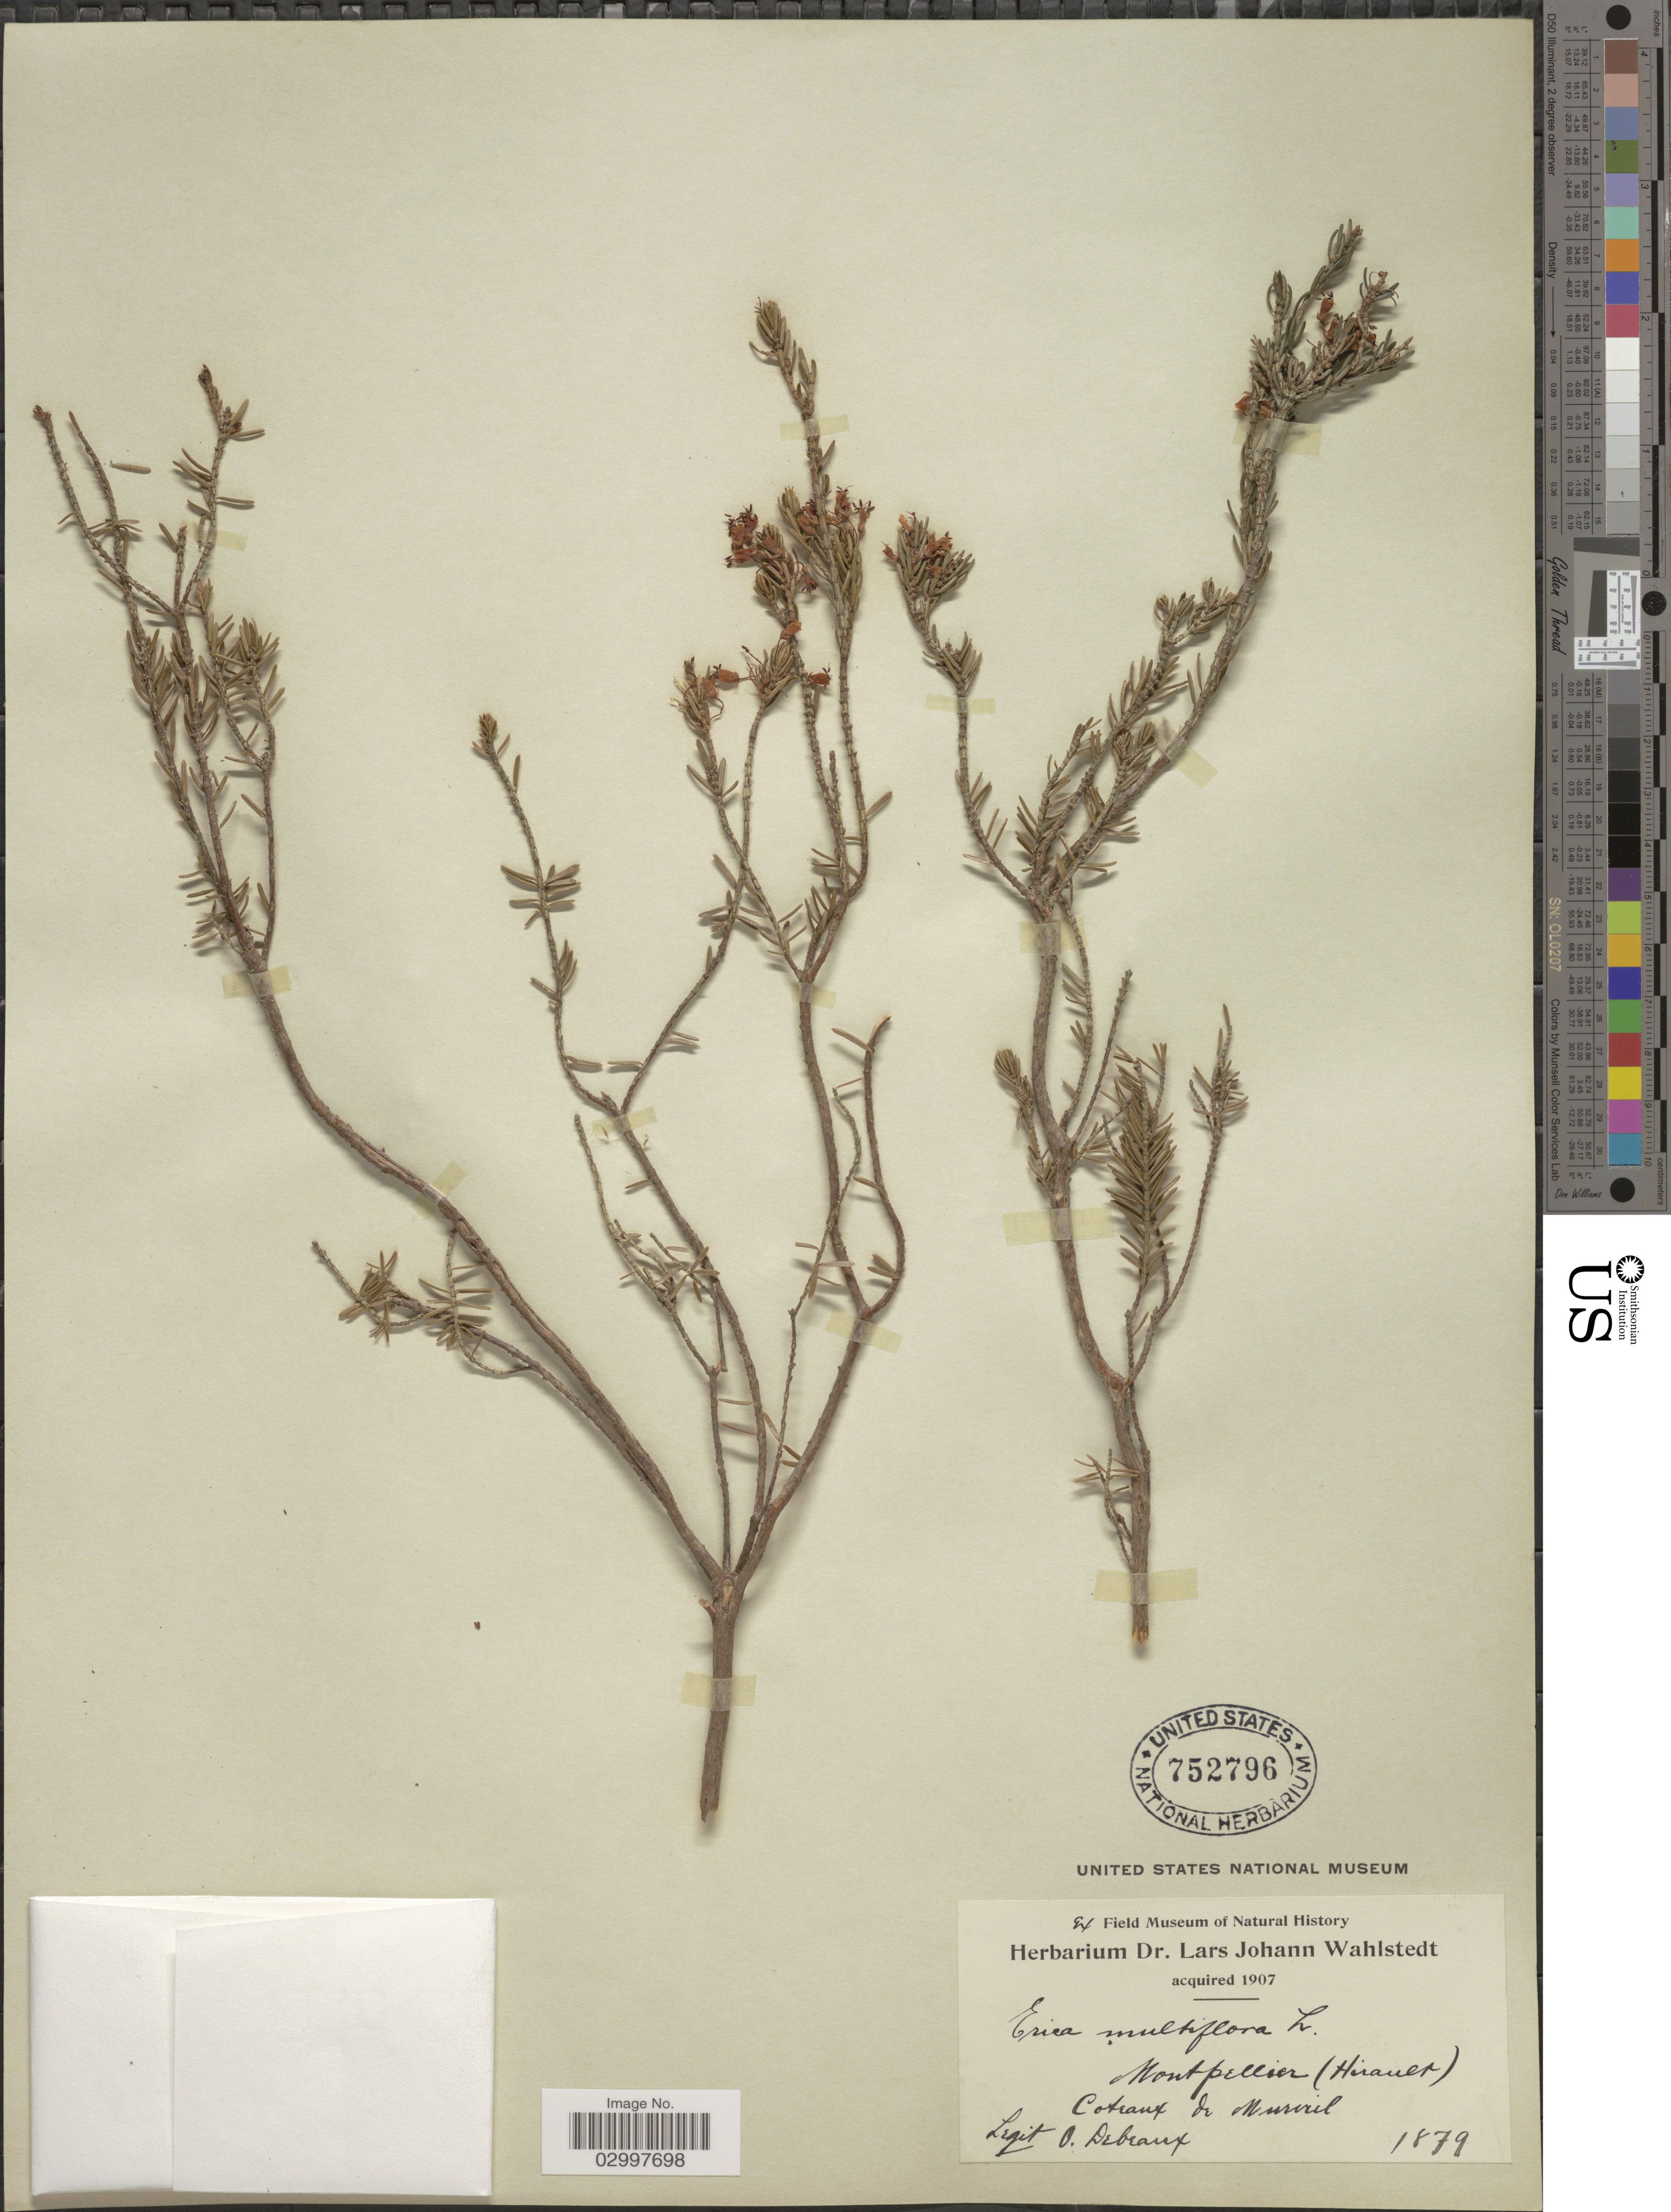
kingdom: Plantae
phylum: Tracheophyta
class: Magnoliopsida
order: Ericales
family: Ericaceae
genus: Erica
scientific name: Erica multiflora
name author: L.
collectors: O. Debeaux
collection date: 1879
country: France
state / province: Occitanie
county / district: Hérault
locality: Montpellier (Hérault) Coteaux de Murviel.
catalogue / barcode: US 752796